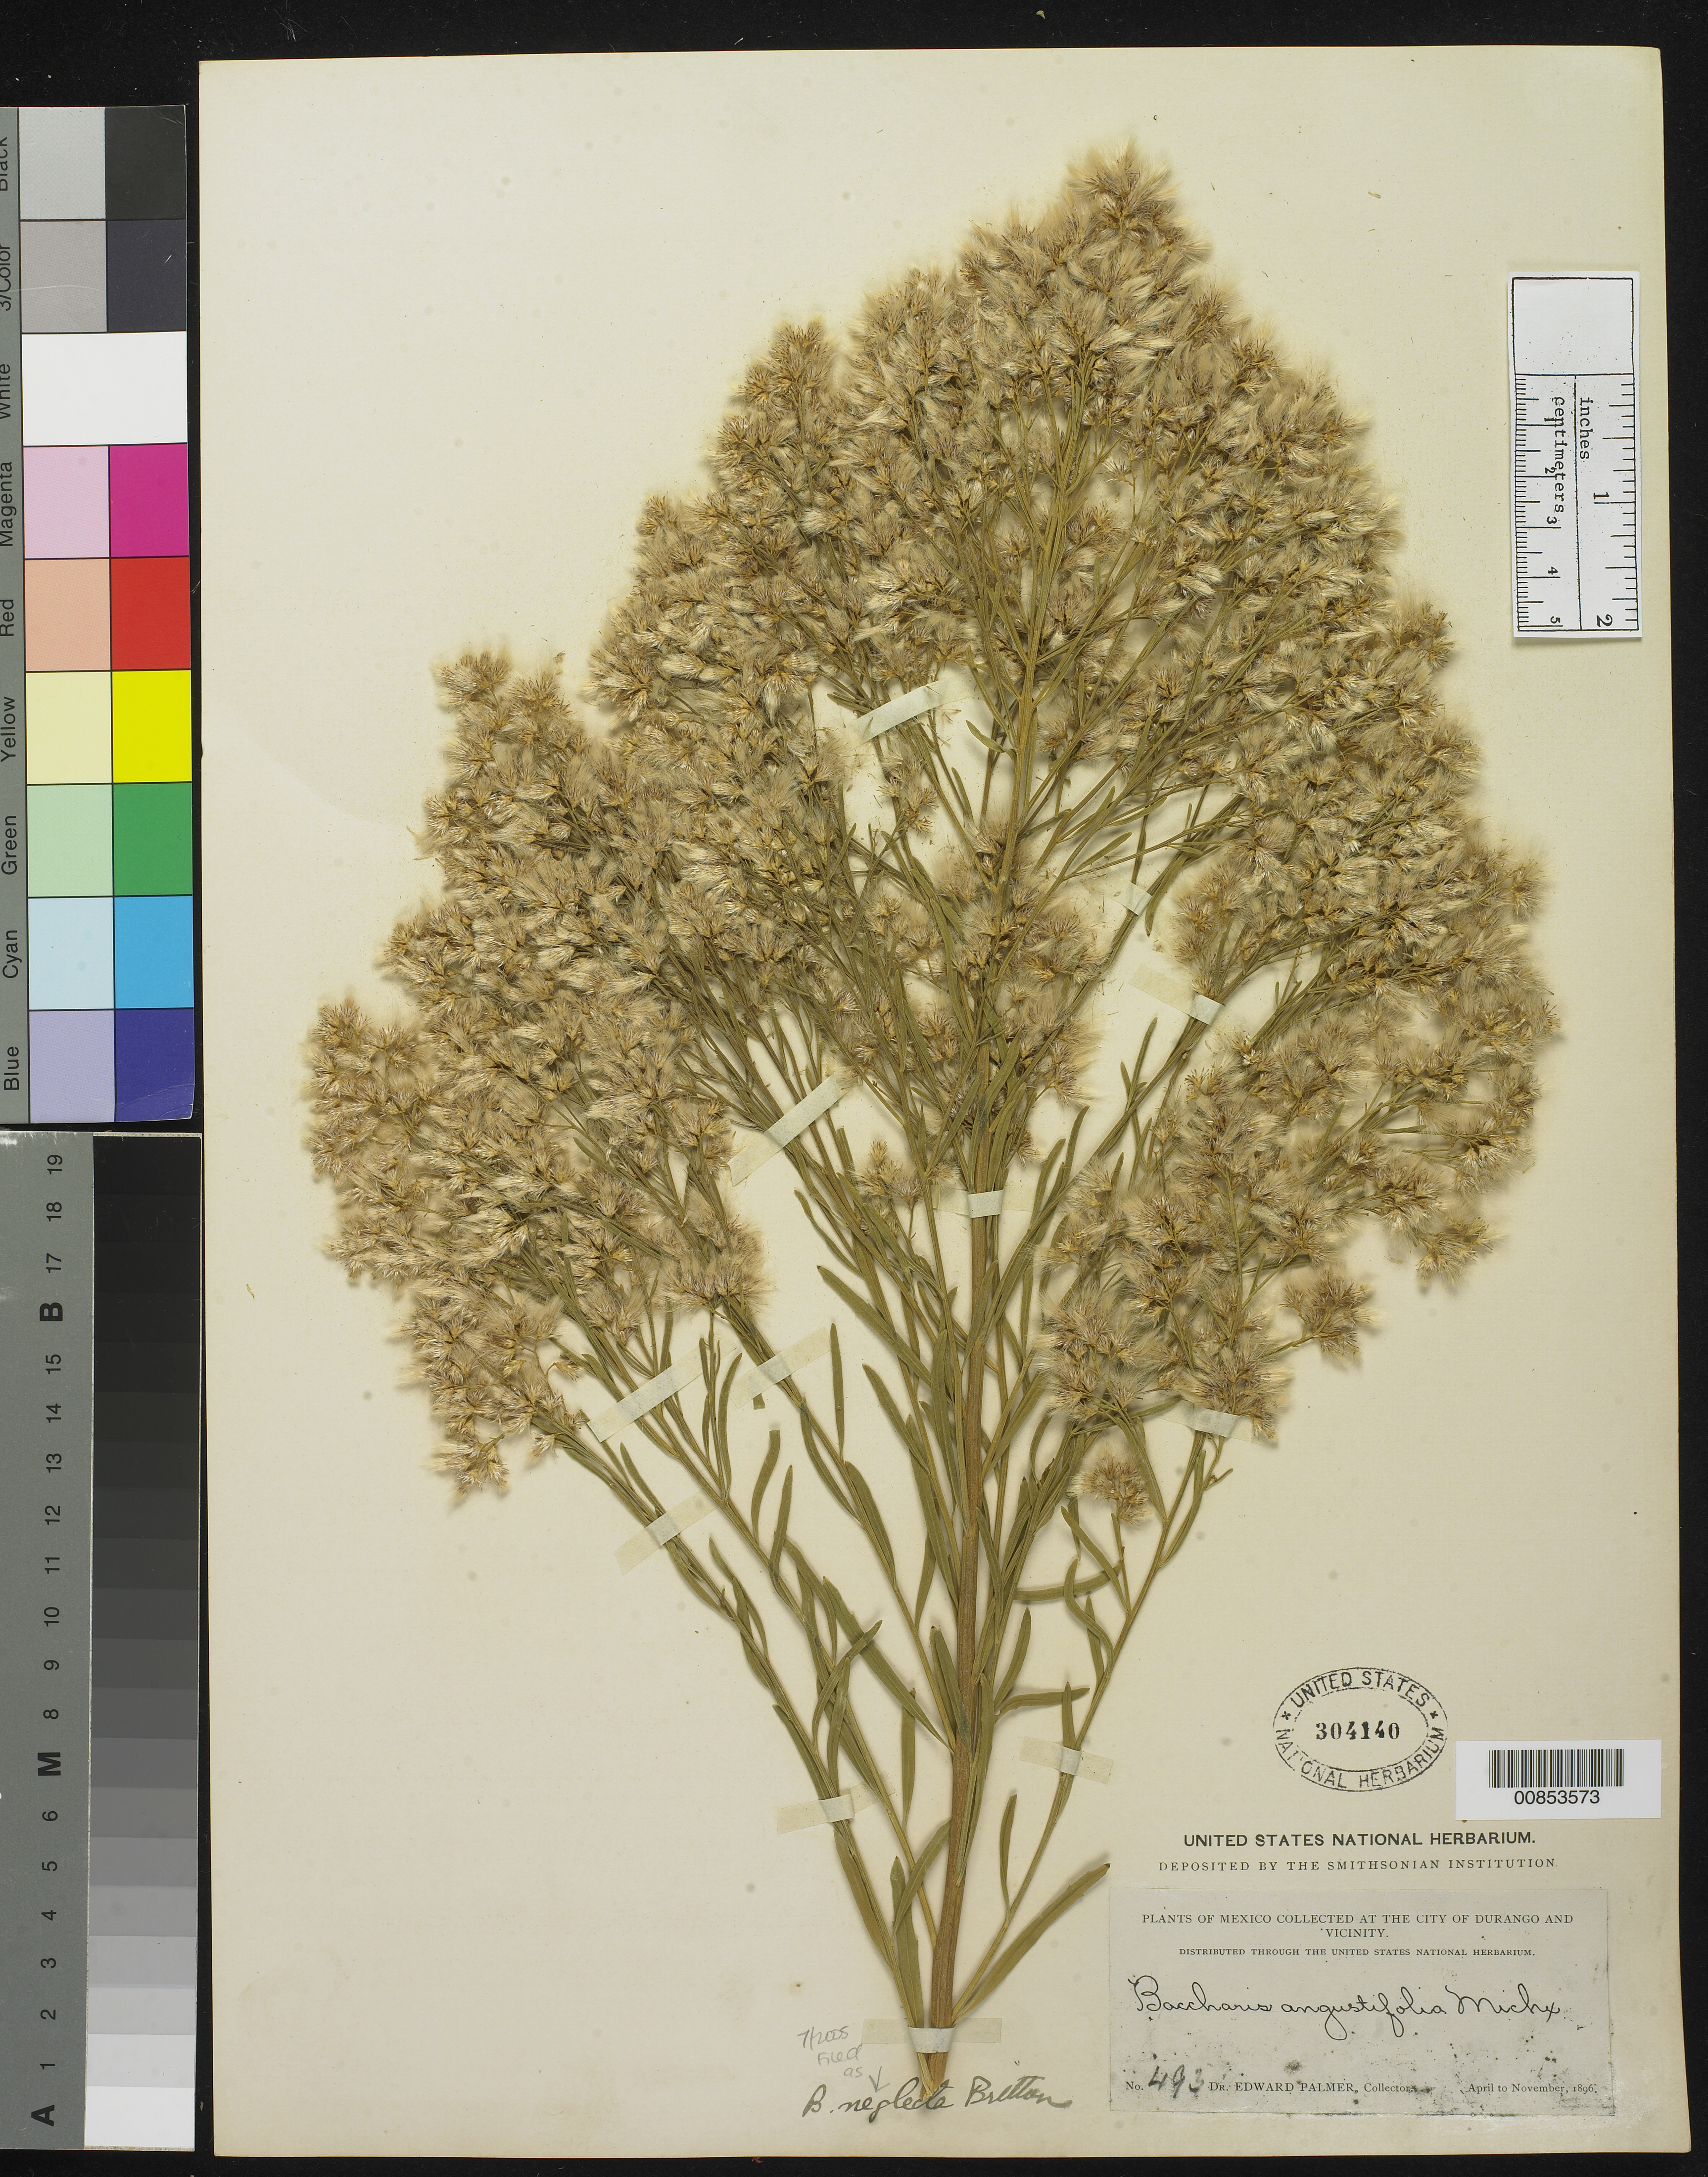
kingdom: Plantae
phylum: Tracheophyta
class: Magnoliopsida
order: Asterales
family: Asteraceae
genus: Baccharis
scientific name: Baccharis neglecta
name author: Britton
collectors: E. Palmer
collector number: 493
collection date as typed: Apr 1896 to -- Nov 1896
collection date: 1896-04/1896-11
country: Mexico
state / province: Durango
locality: City of Durango and vicinity.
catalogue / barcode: US 304140